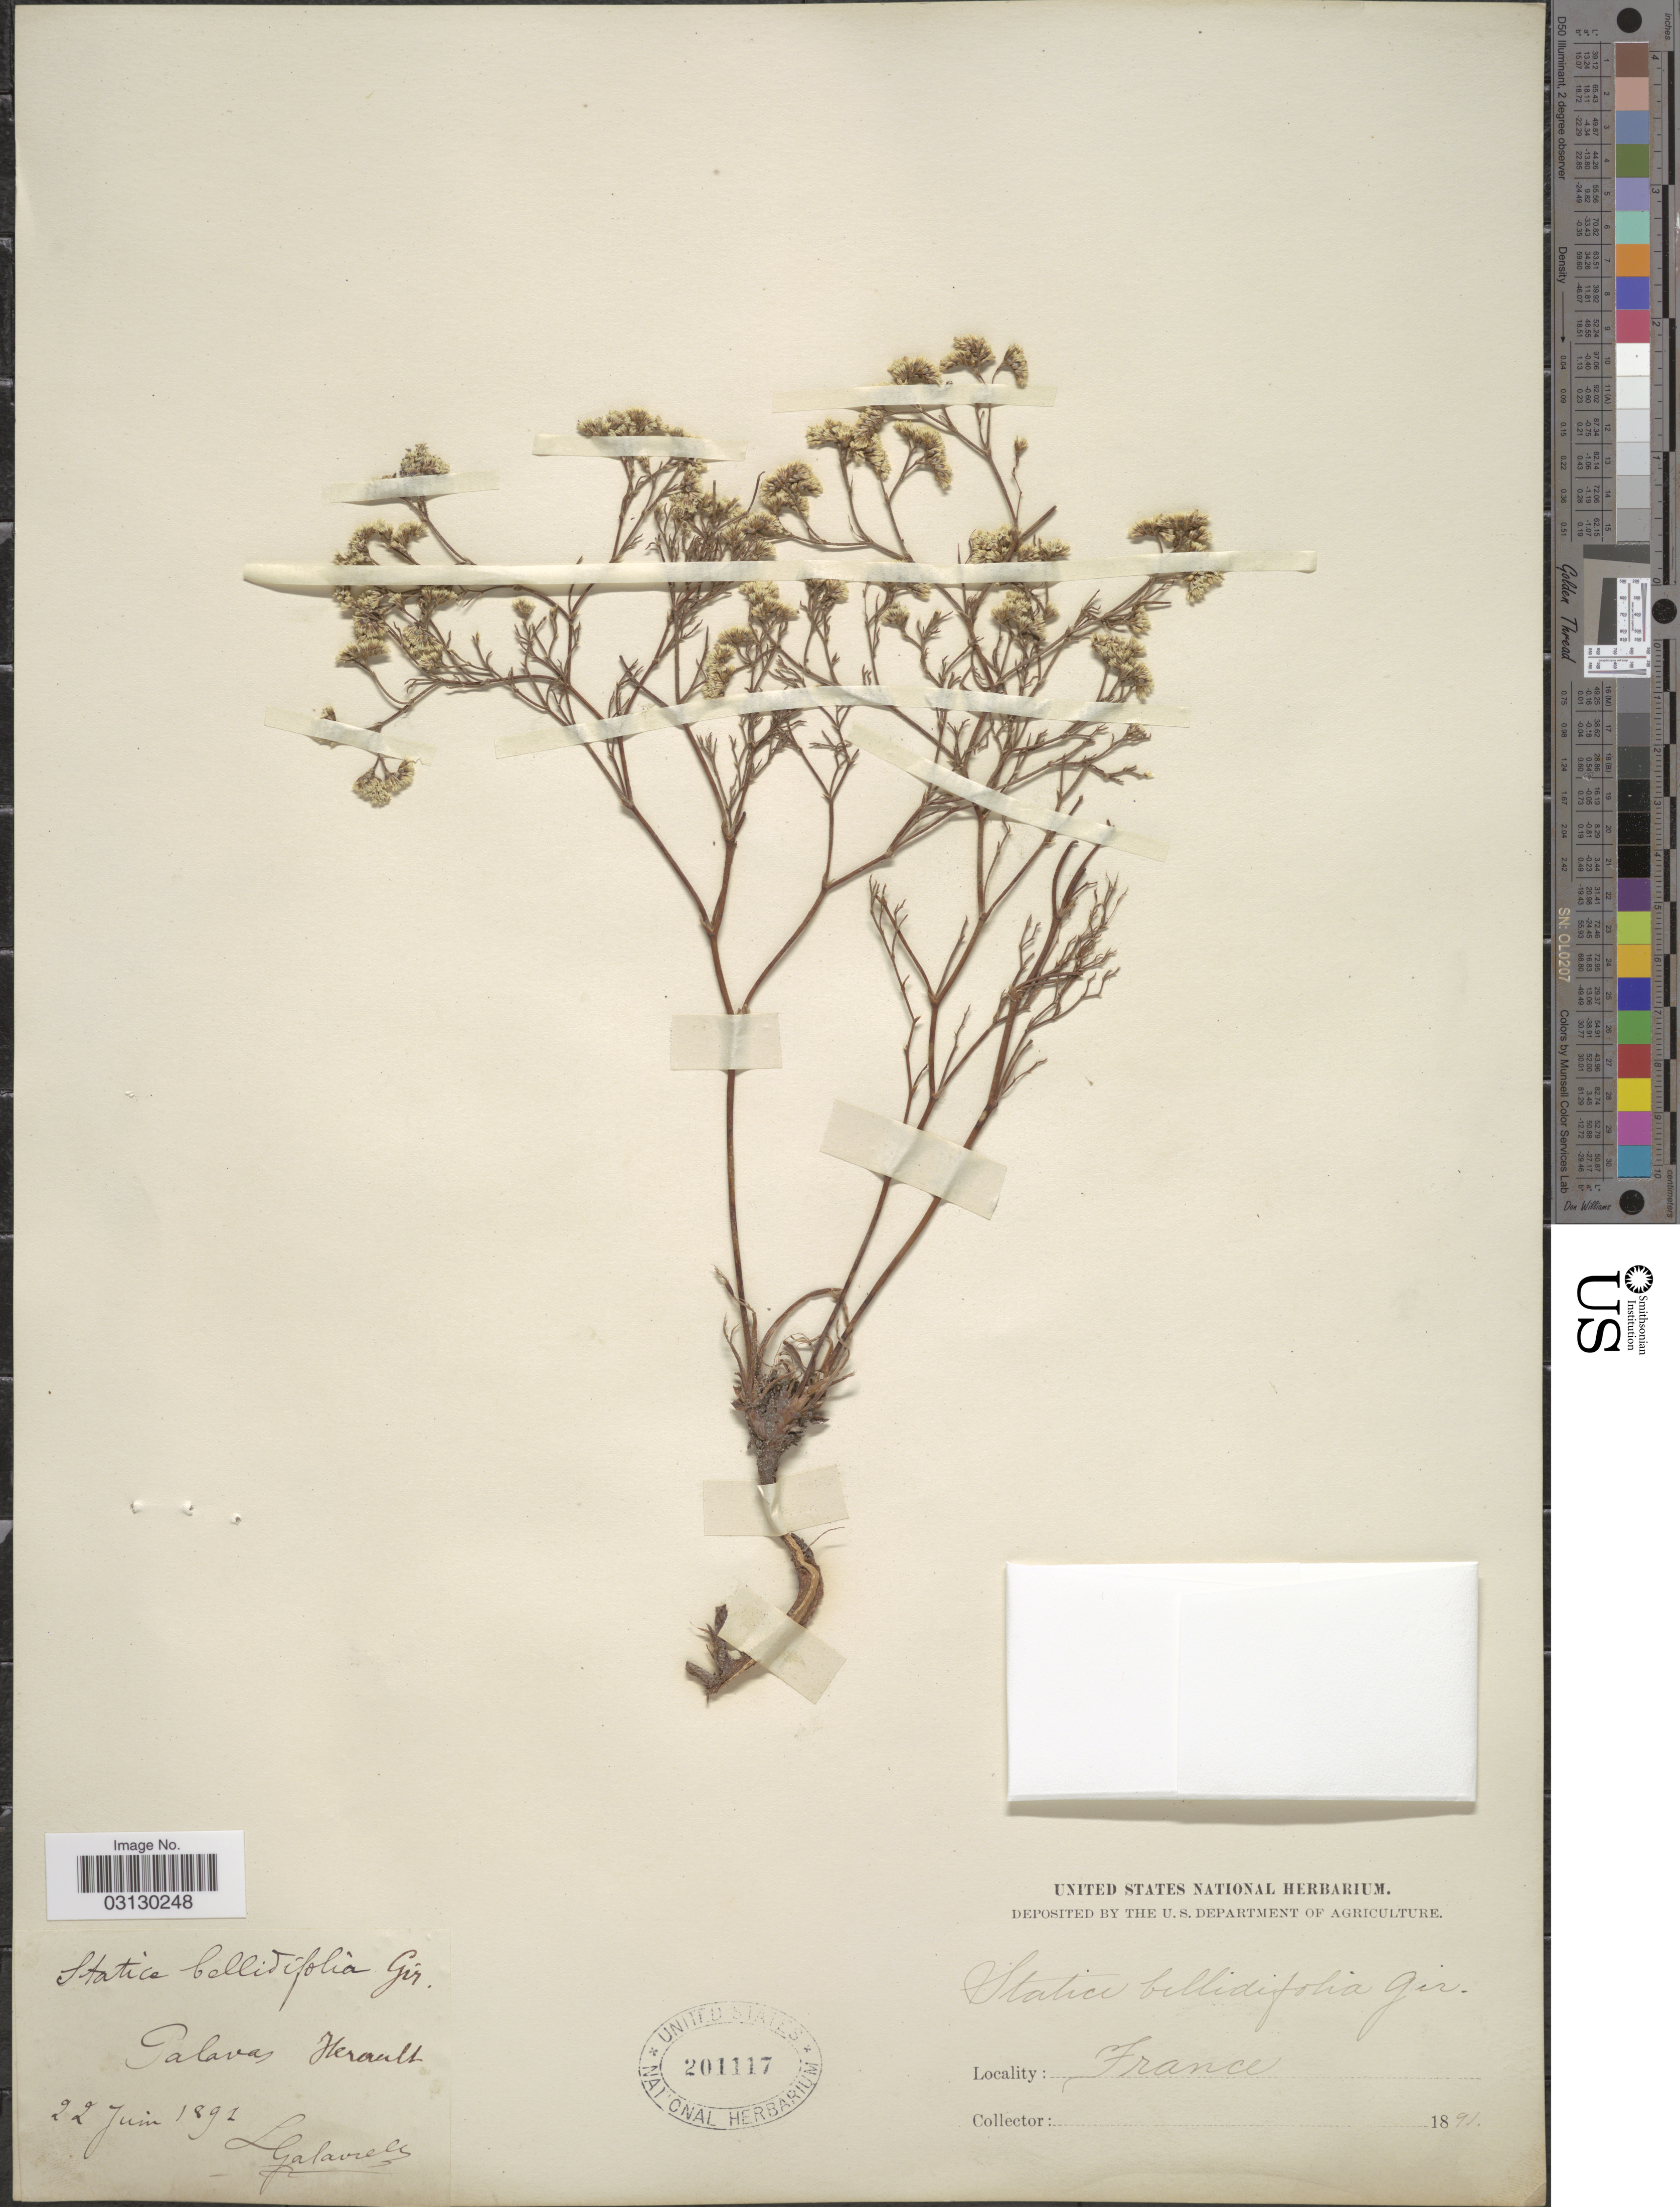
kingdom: Plantae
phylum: Tracheophyta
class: Magnoliopsida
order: Caryophyllales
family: Plumbaginaceae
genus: Limonium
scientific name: Limonium bellidifolium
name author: (Gouan) Dumort.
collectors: L. Galaviell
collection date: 1892-06-22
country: France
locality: Palavas, Herault.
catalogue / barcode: US 201117